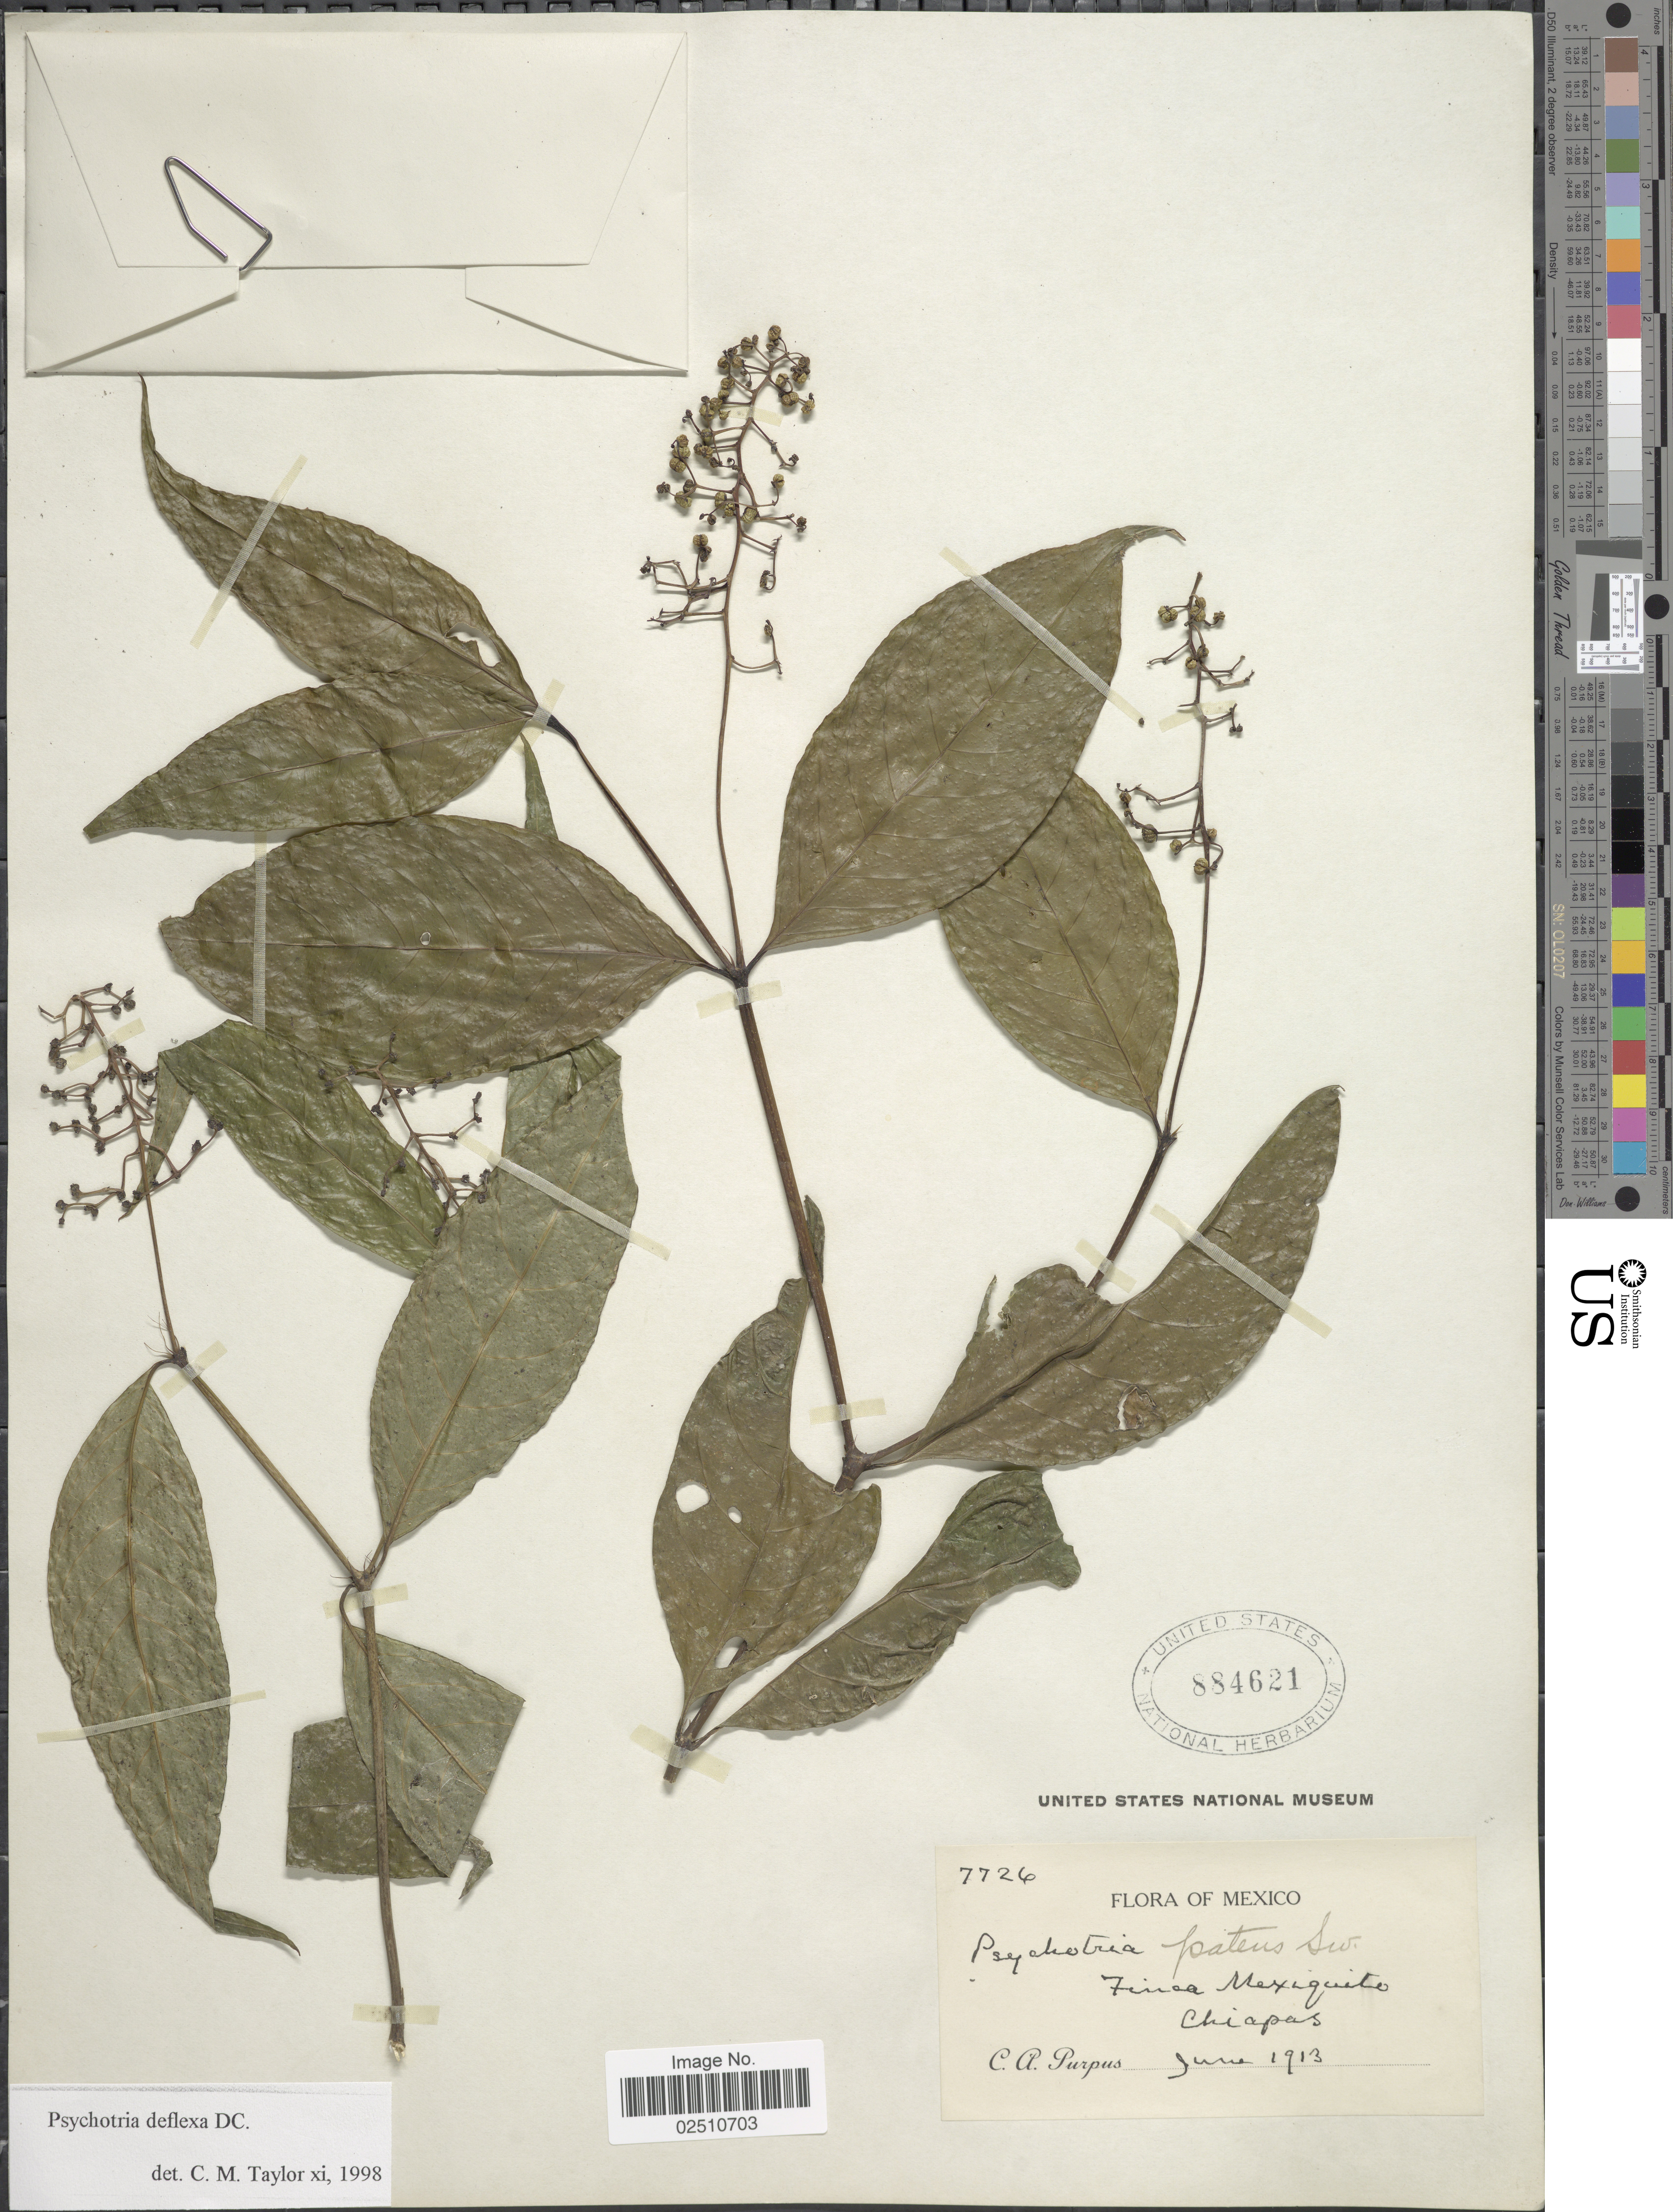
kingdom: Plantae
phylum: Tracheophyta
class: Magnoliopsida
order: Gentianales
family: Rubiaceae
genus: Psychotria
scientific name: Psychotria deflexa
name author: DC.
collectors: C. A. Purpus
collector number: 7726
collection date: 1913-06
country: Mexico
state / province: Chiapas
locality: Finca Mexiquito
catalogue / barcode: US 884621